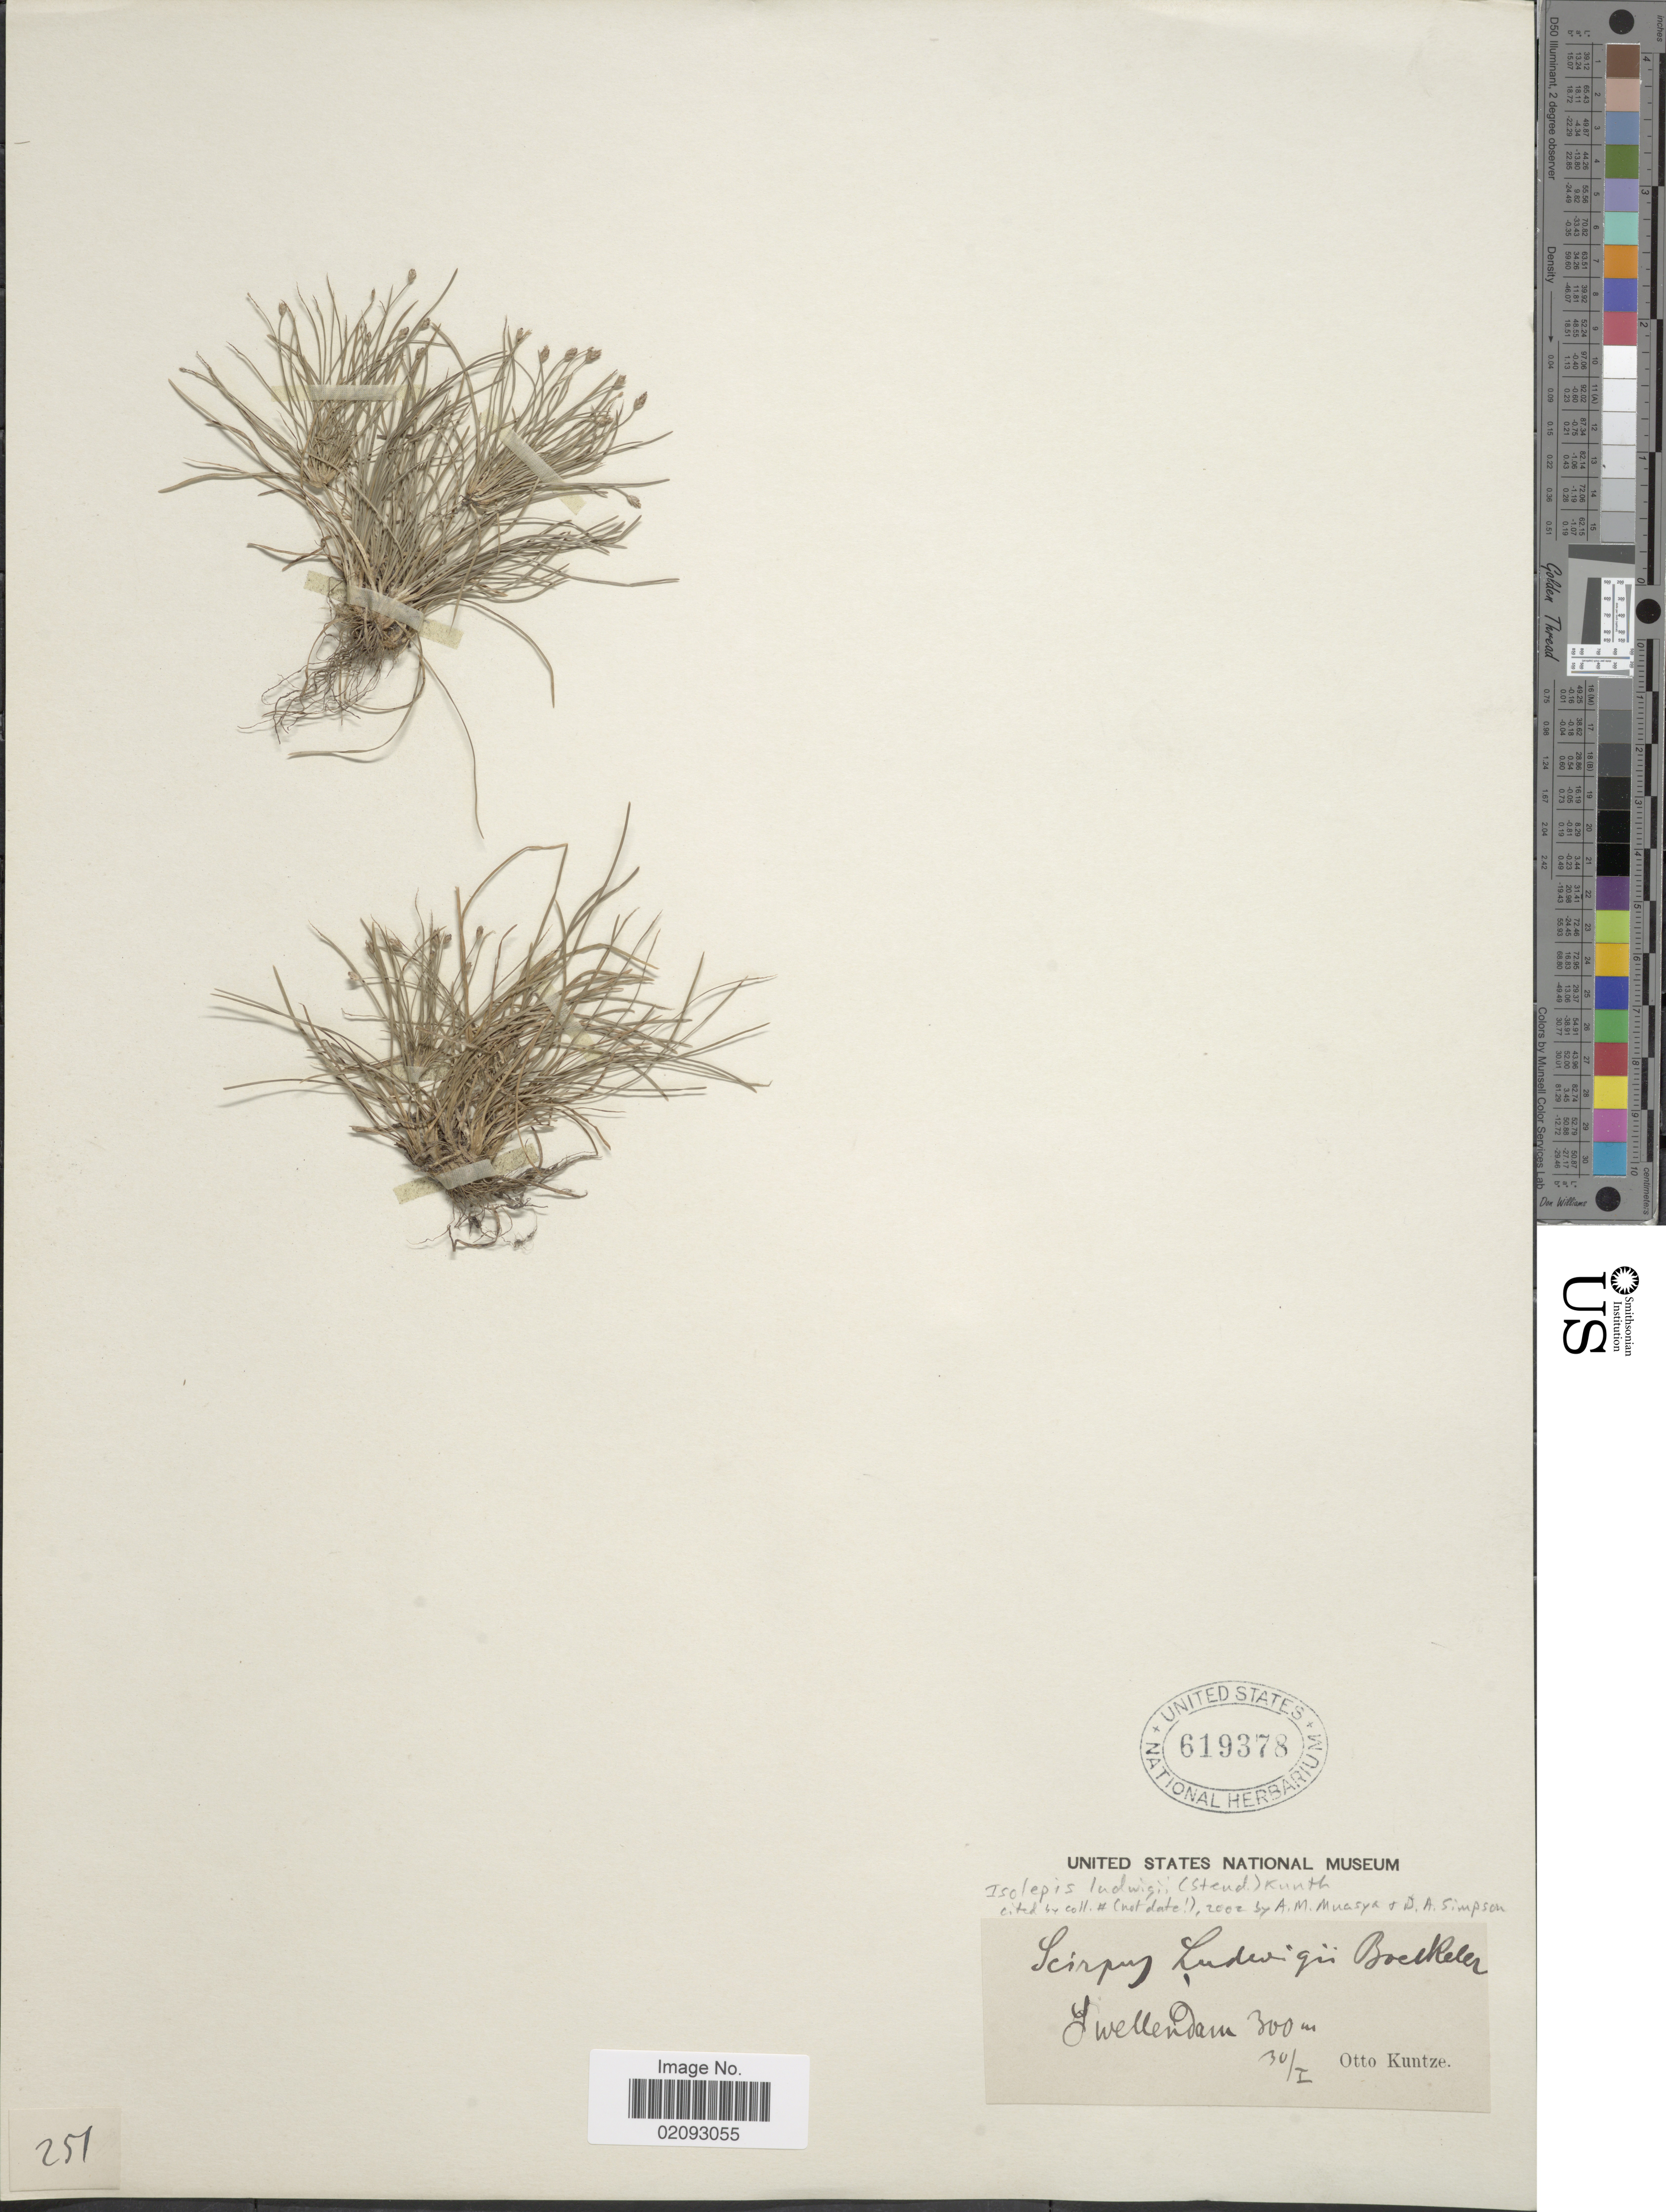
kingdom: Plantae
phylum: Tracheophyta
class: Liliopsida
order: Poales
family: Cyperaceae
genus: Isolepis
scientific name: Isolepis ludwigii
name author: (Steud.) Kunth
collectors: C.E.O. Kuntze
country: South Africa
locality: Swellendam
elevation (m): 300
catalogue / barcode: US 619378